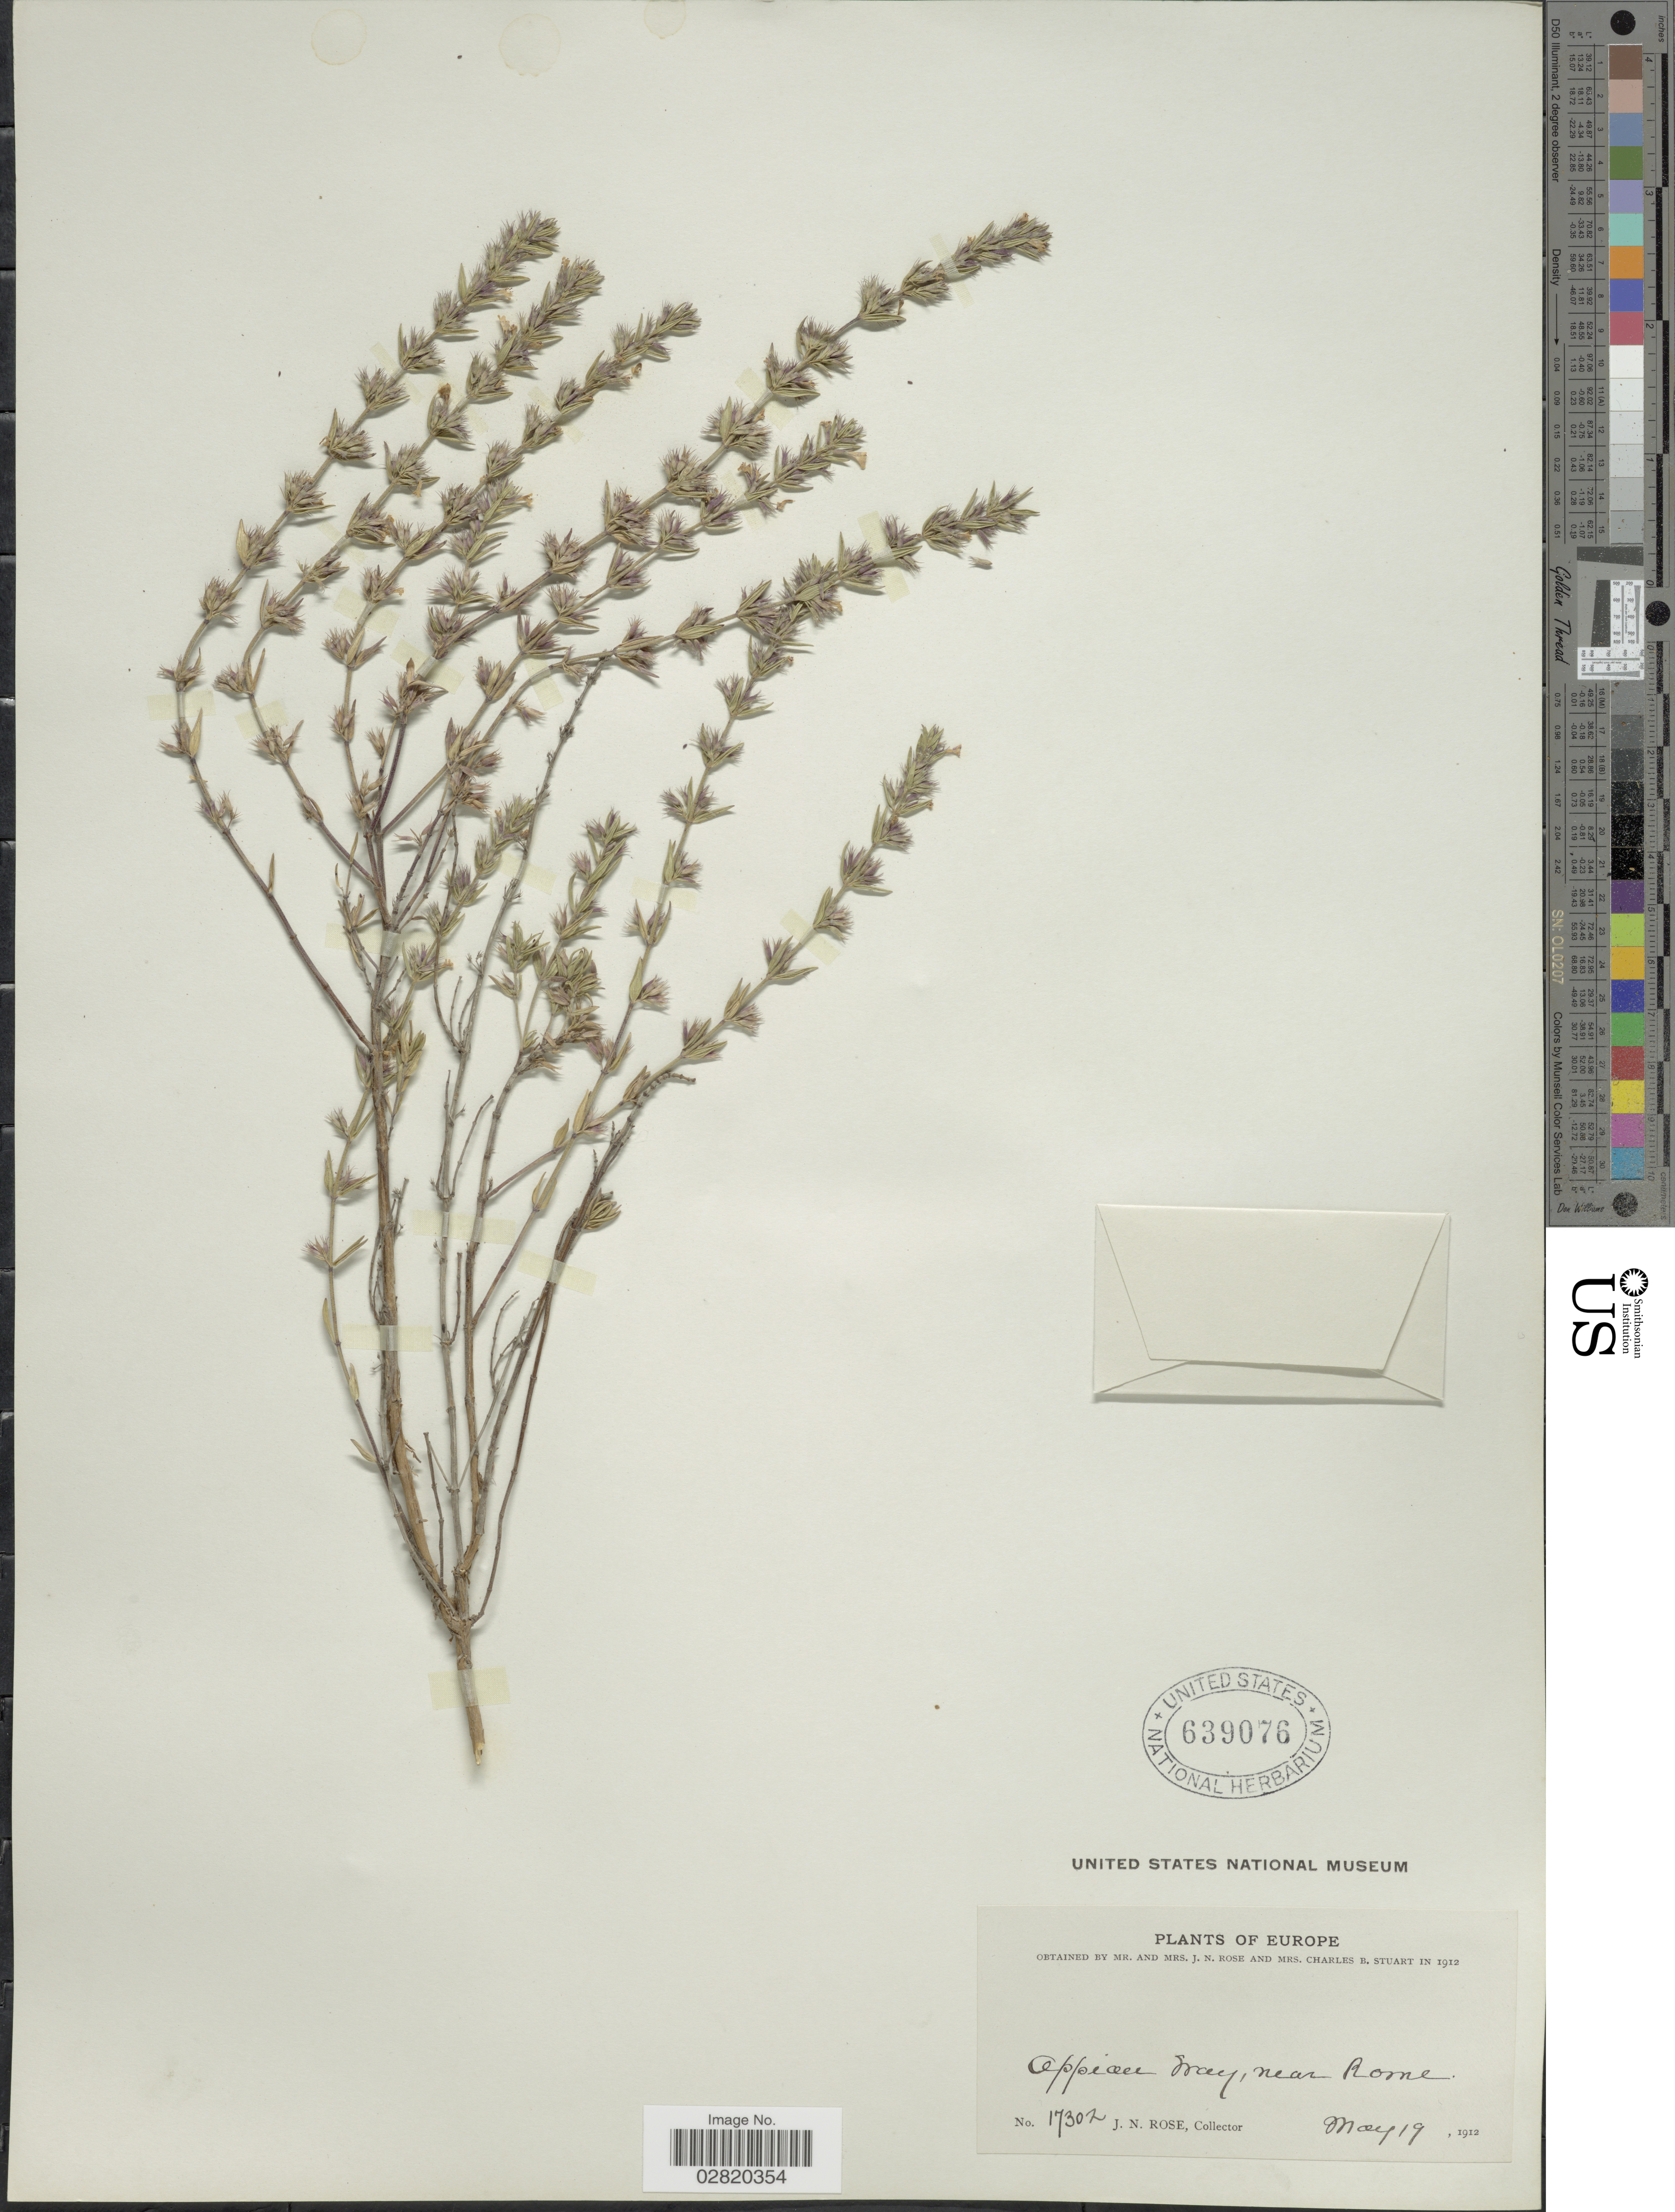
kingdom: Plantae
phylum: Tracheophyta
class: Magnoliopsida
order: Lamiales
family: Lamiaceae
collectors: J. N. Rose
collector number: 17302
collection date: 1912-05-19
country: Italy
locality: Europe. Appian Way, near Rome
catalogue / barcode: US 639076